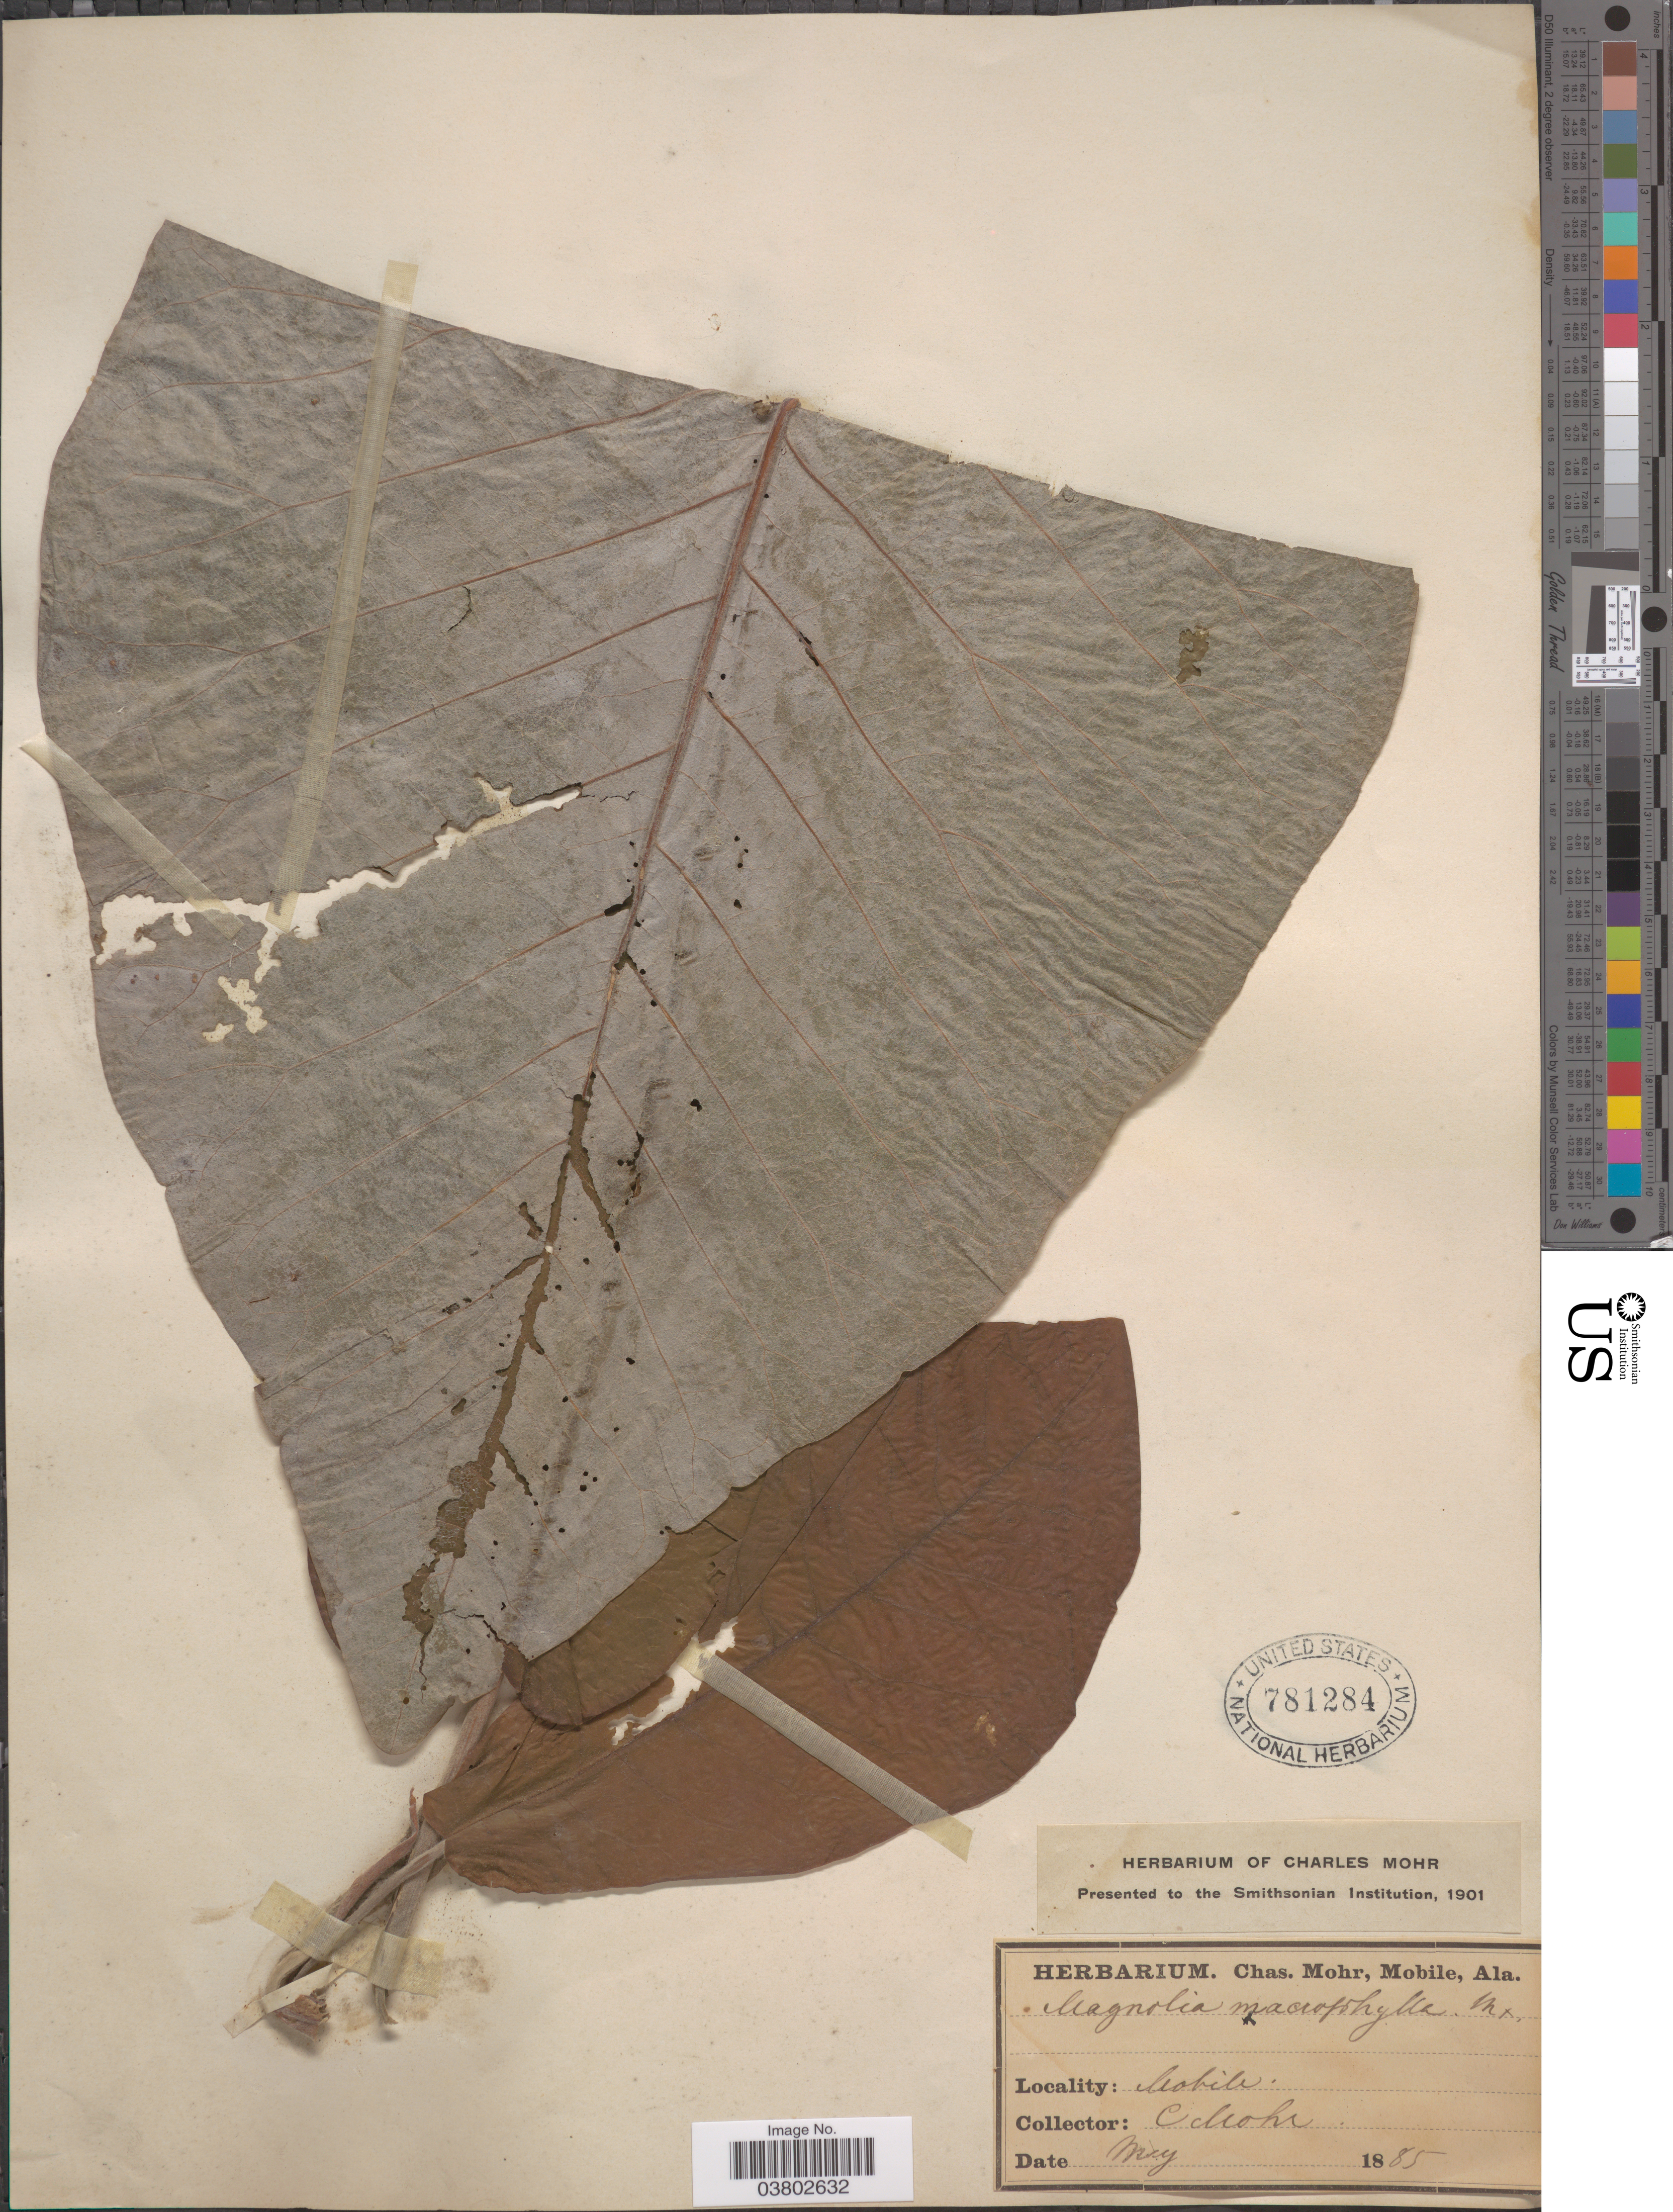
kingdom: Plantae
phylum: Tracheophyta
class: Magnoliopsida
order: Magnoliales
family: Magnoliaceae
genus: Magnolia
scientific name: Magnolia macrophylla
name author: Michx.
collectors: Mohr, C. T. (herbarium)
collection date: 1885-05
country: United States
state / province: Alabama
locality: Mobile.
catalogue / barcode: US 781284